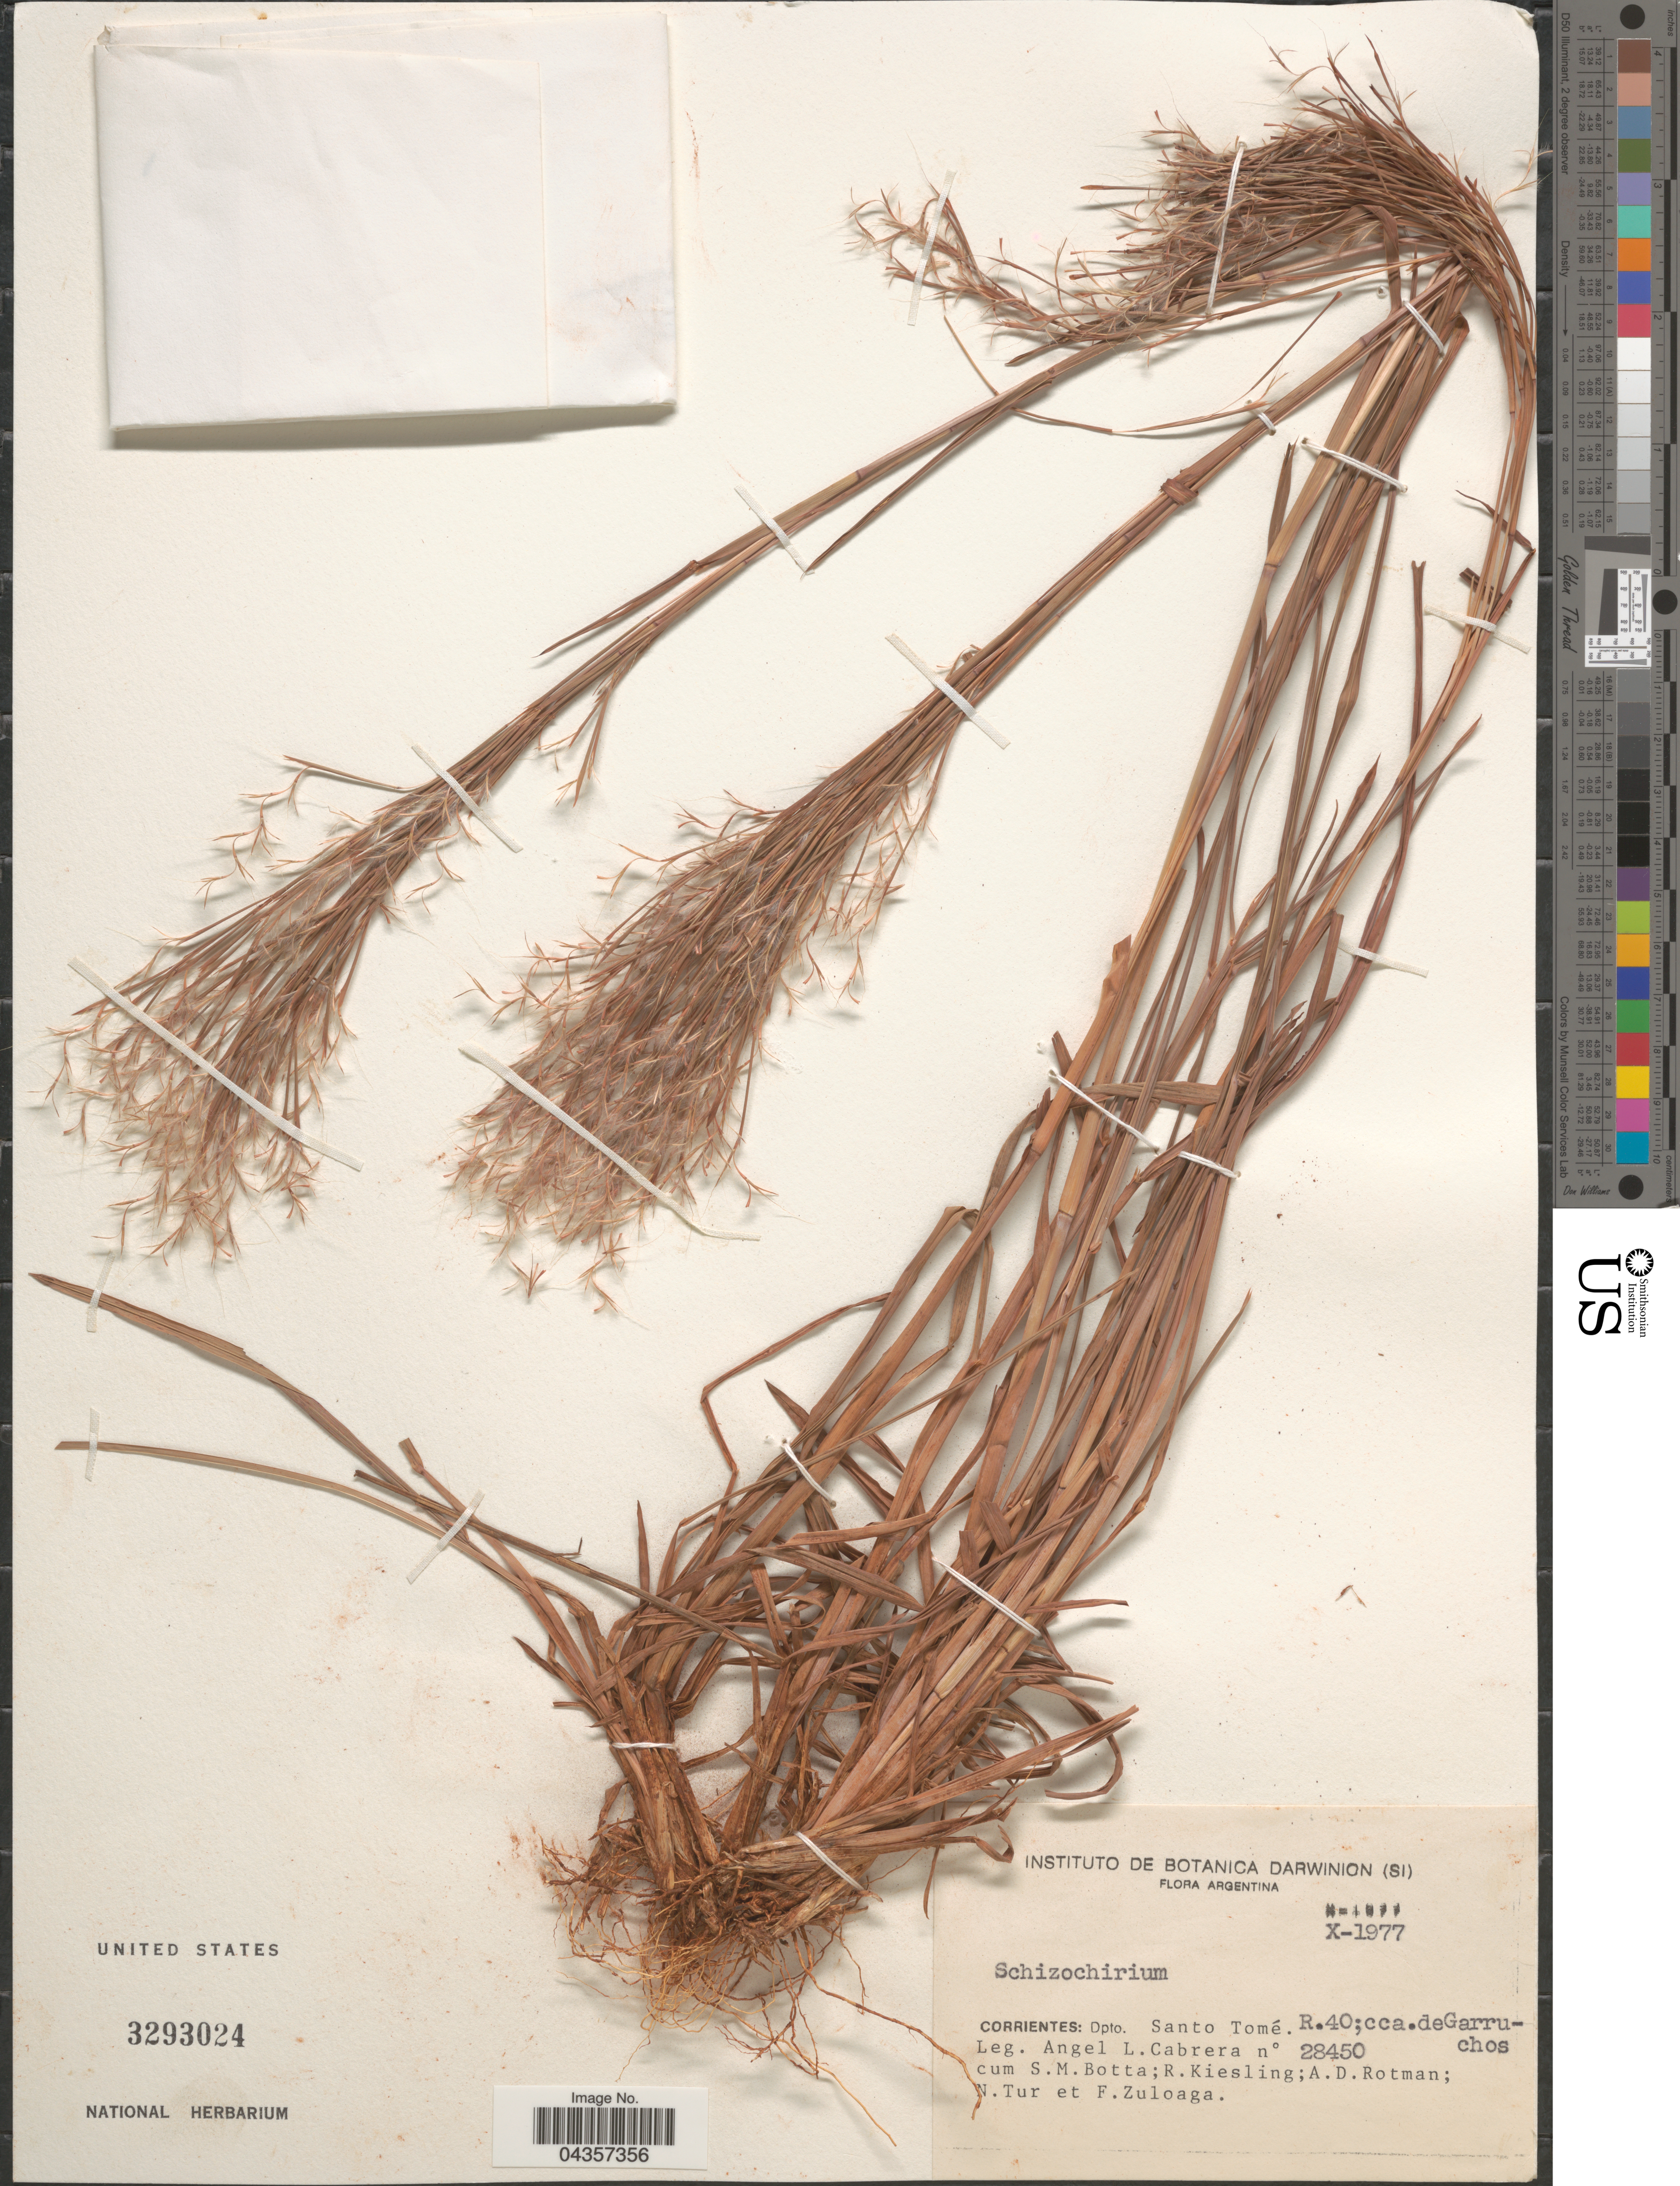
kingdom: Plantae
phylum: Tracheophyta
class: Liliopsida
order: Poales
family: Poaceae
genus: Schizachyrium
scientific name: Schizachyrium sp.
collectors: A. L. Cabrera, S. Botta, R. Kiesling, A. D. Rotman & et al.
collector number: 28450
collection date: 1977-10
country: Argentina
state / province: Corrientes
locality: Dpto. Santo Tomé. R.40; cca.deGarruchos.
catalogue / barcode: US 3293024